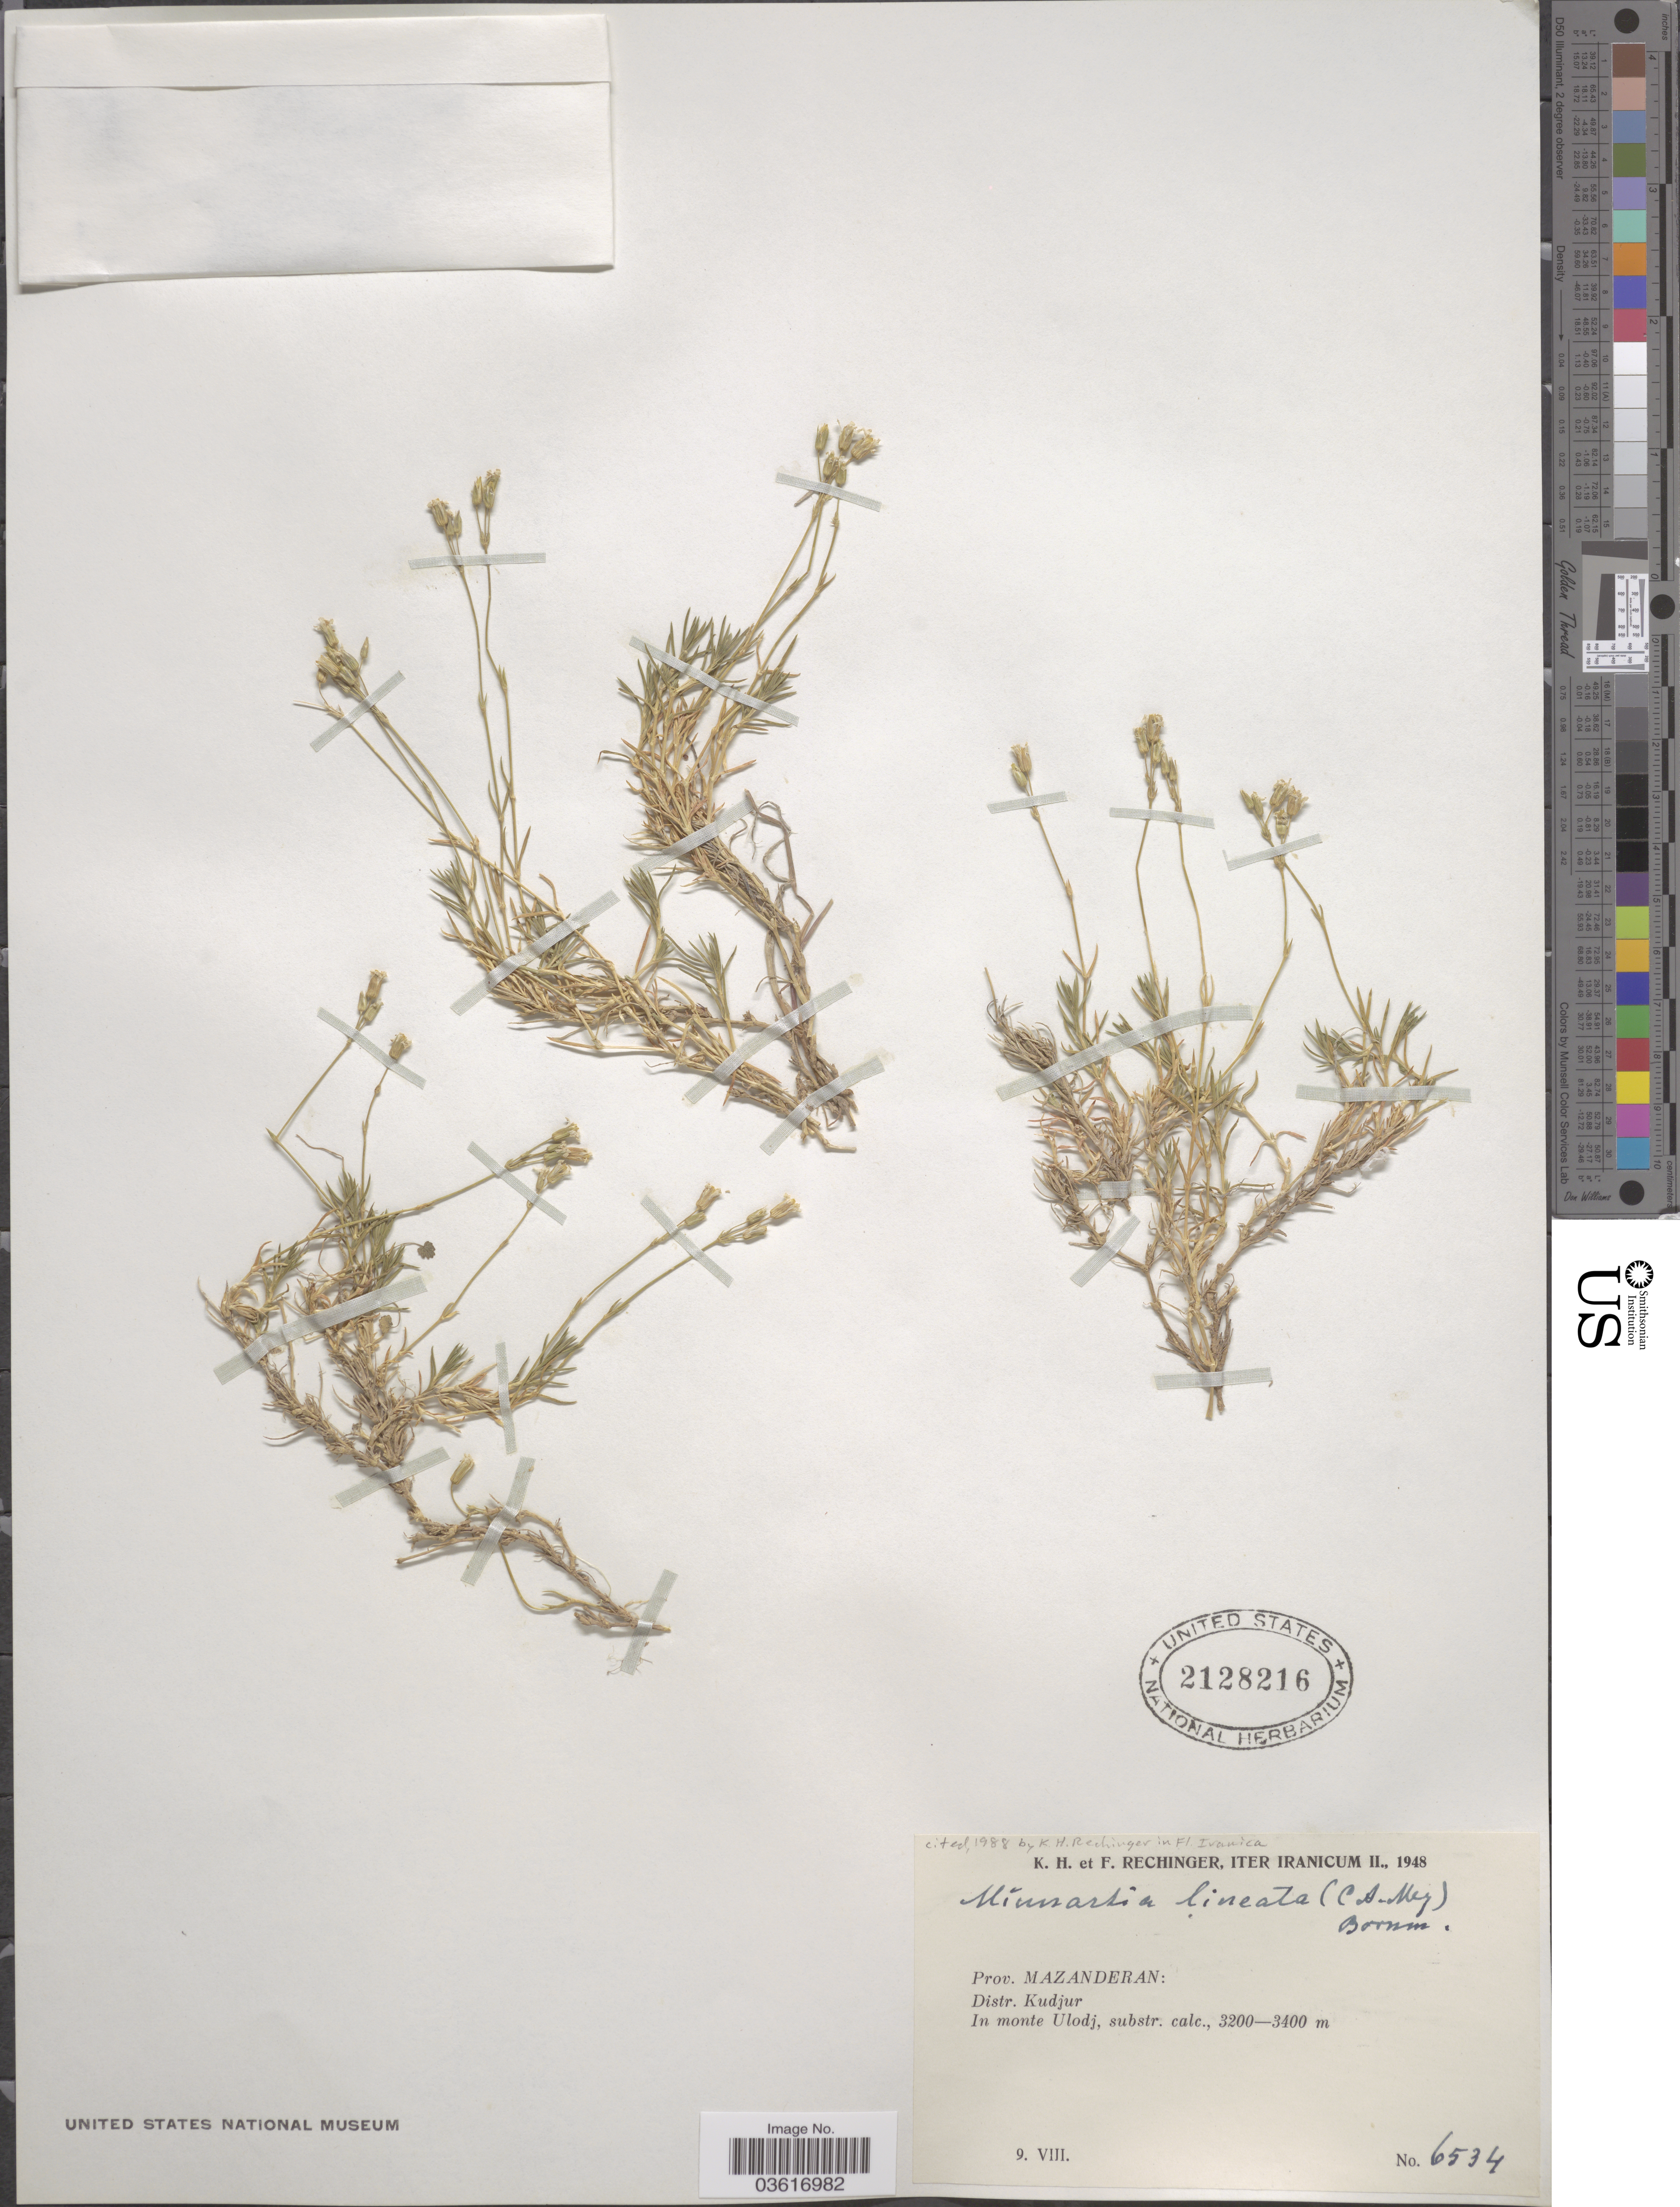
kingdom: Plantae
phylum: Tracheophyta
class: Magnoliopsida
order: Caryophyllales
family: Caryophyllaceae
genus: Minuartia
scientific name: Minuartia lineata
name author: Bornm.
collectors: K. H. Rechinger & F. Rechinger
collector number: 6534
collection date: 1948-08-09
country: Iran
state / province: Mazandaran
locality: Prov. Mazanderan. Distr. Kudjur. In monte Ulodj.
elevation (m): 3200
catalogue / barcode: US 2128216